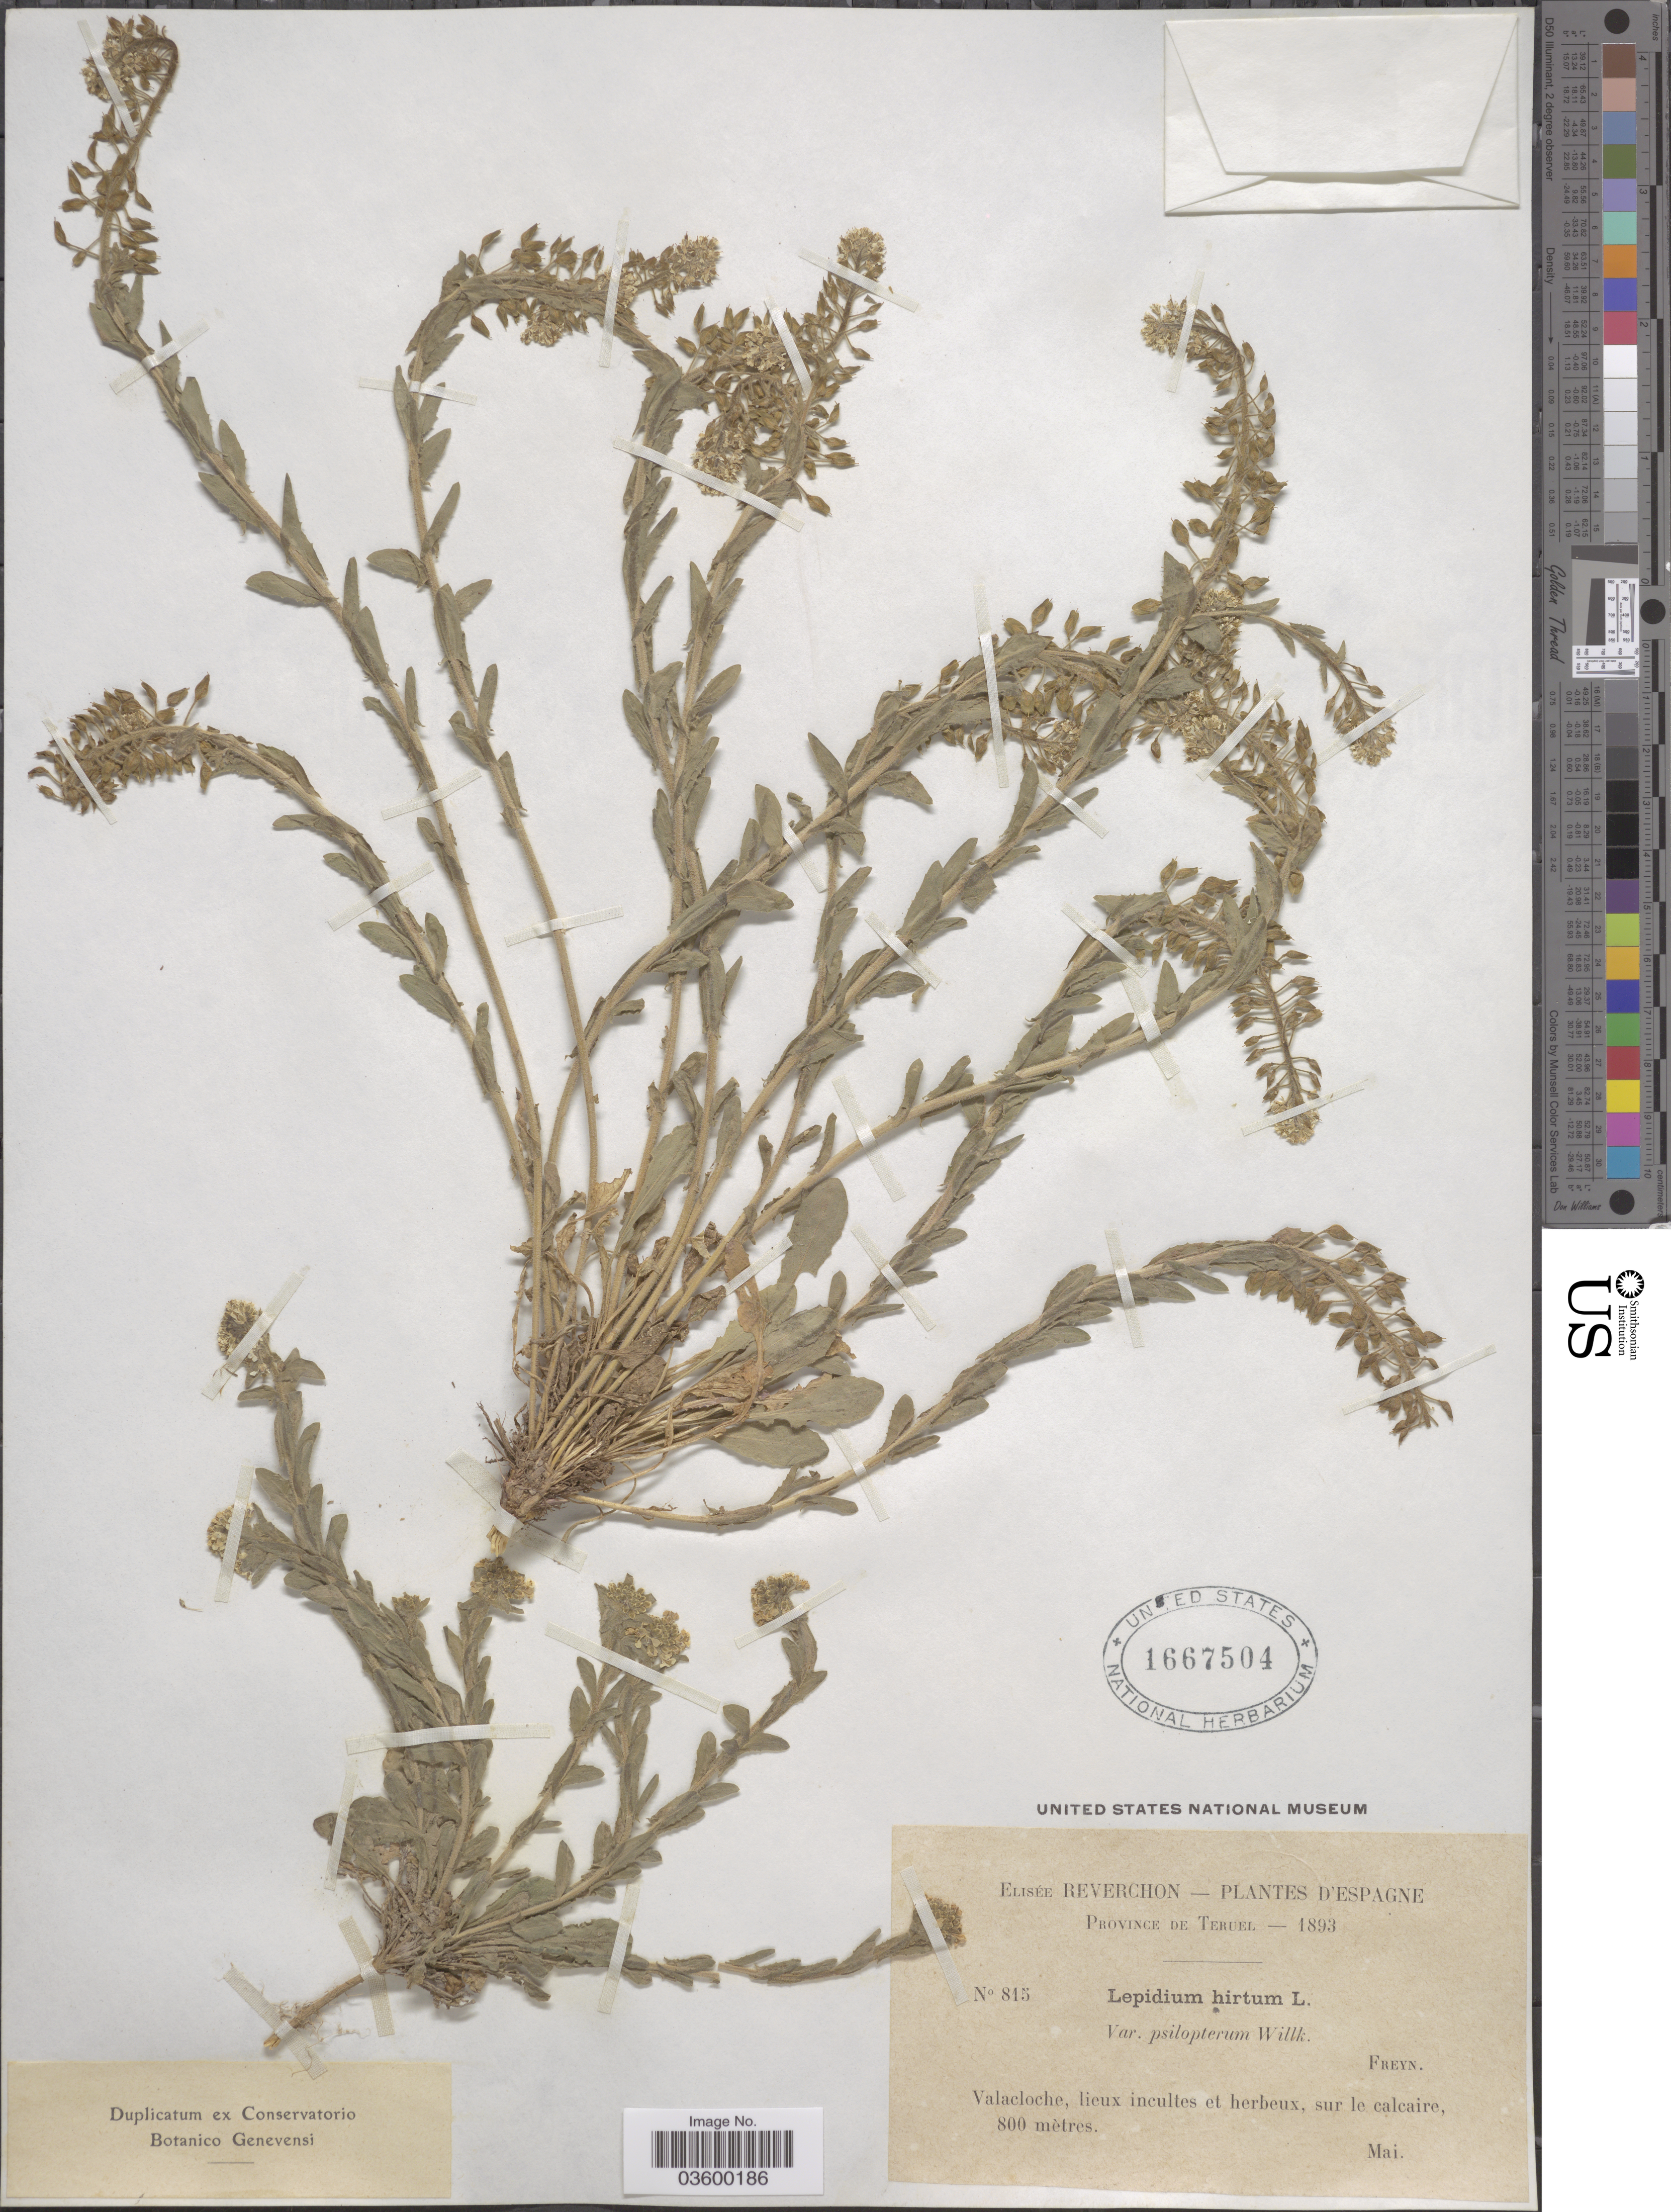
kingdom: Plantae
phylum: Tracheophyta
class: Magnoliopsida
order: Brassicales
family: Brassicaceae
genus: Lepidium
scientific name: Lepidium hirtum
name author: (L.) Sm.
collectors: E. Reverchon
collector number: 815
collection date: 1893-05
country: Spain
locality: Espagne. Province de Teruel. Valacloche, lieux incultes et herbeux, sur le calcaire.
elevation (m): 800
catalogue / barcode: US 1667504